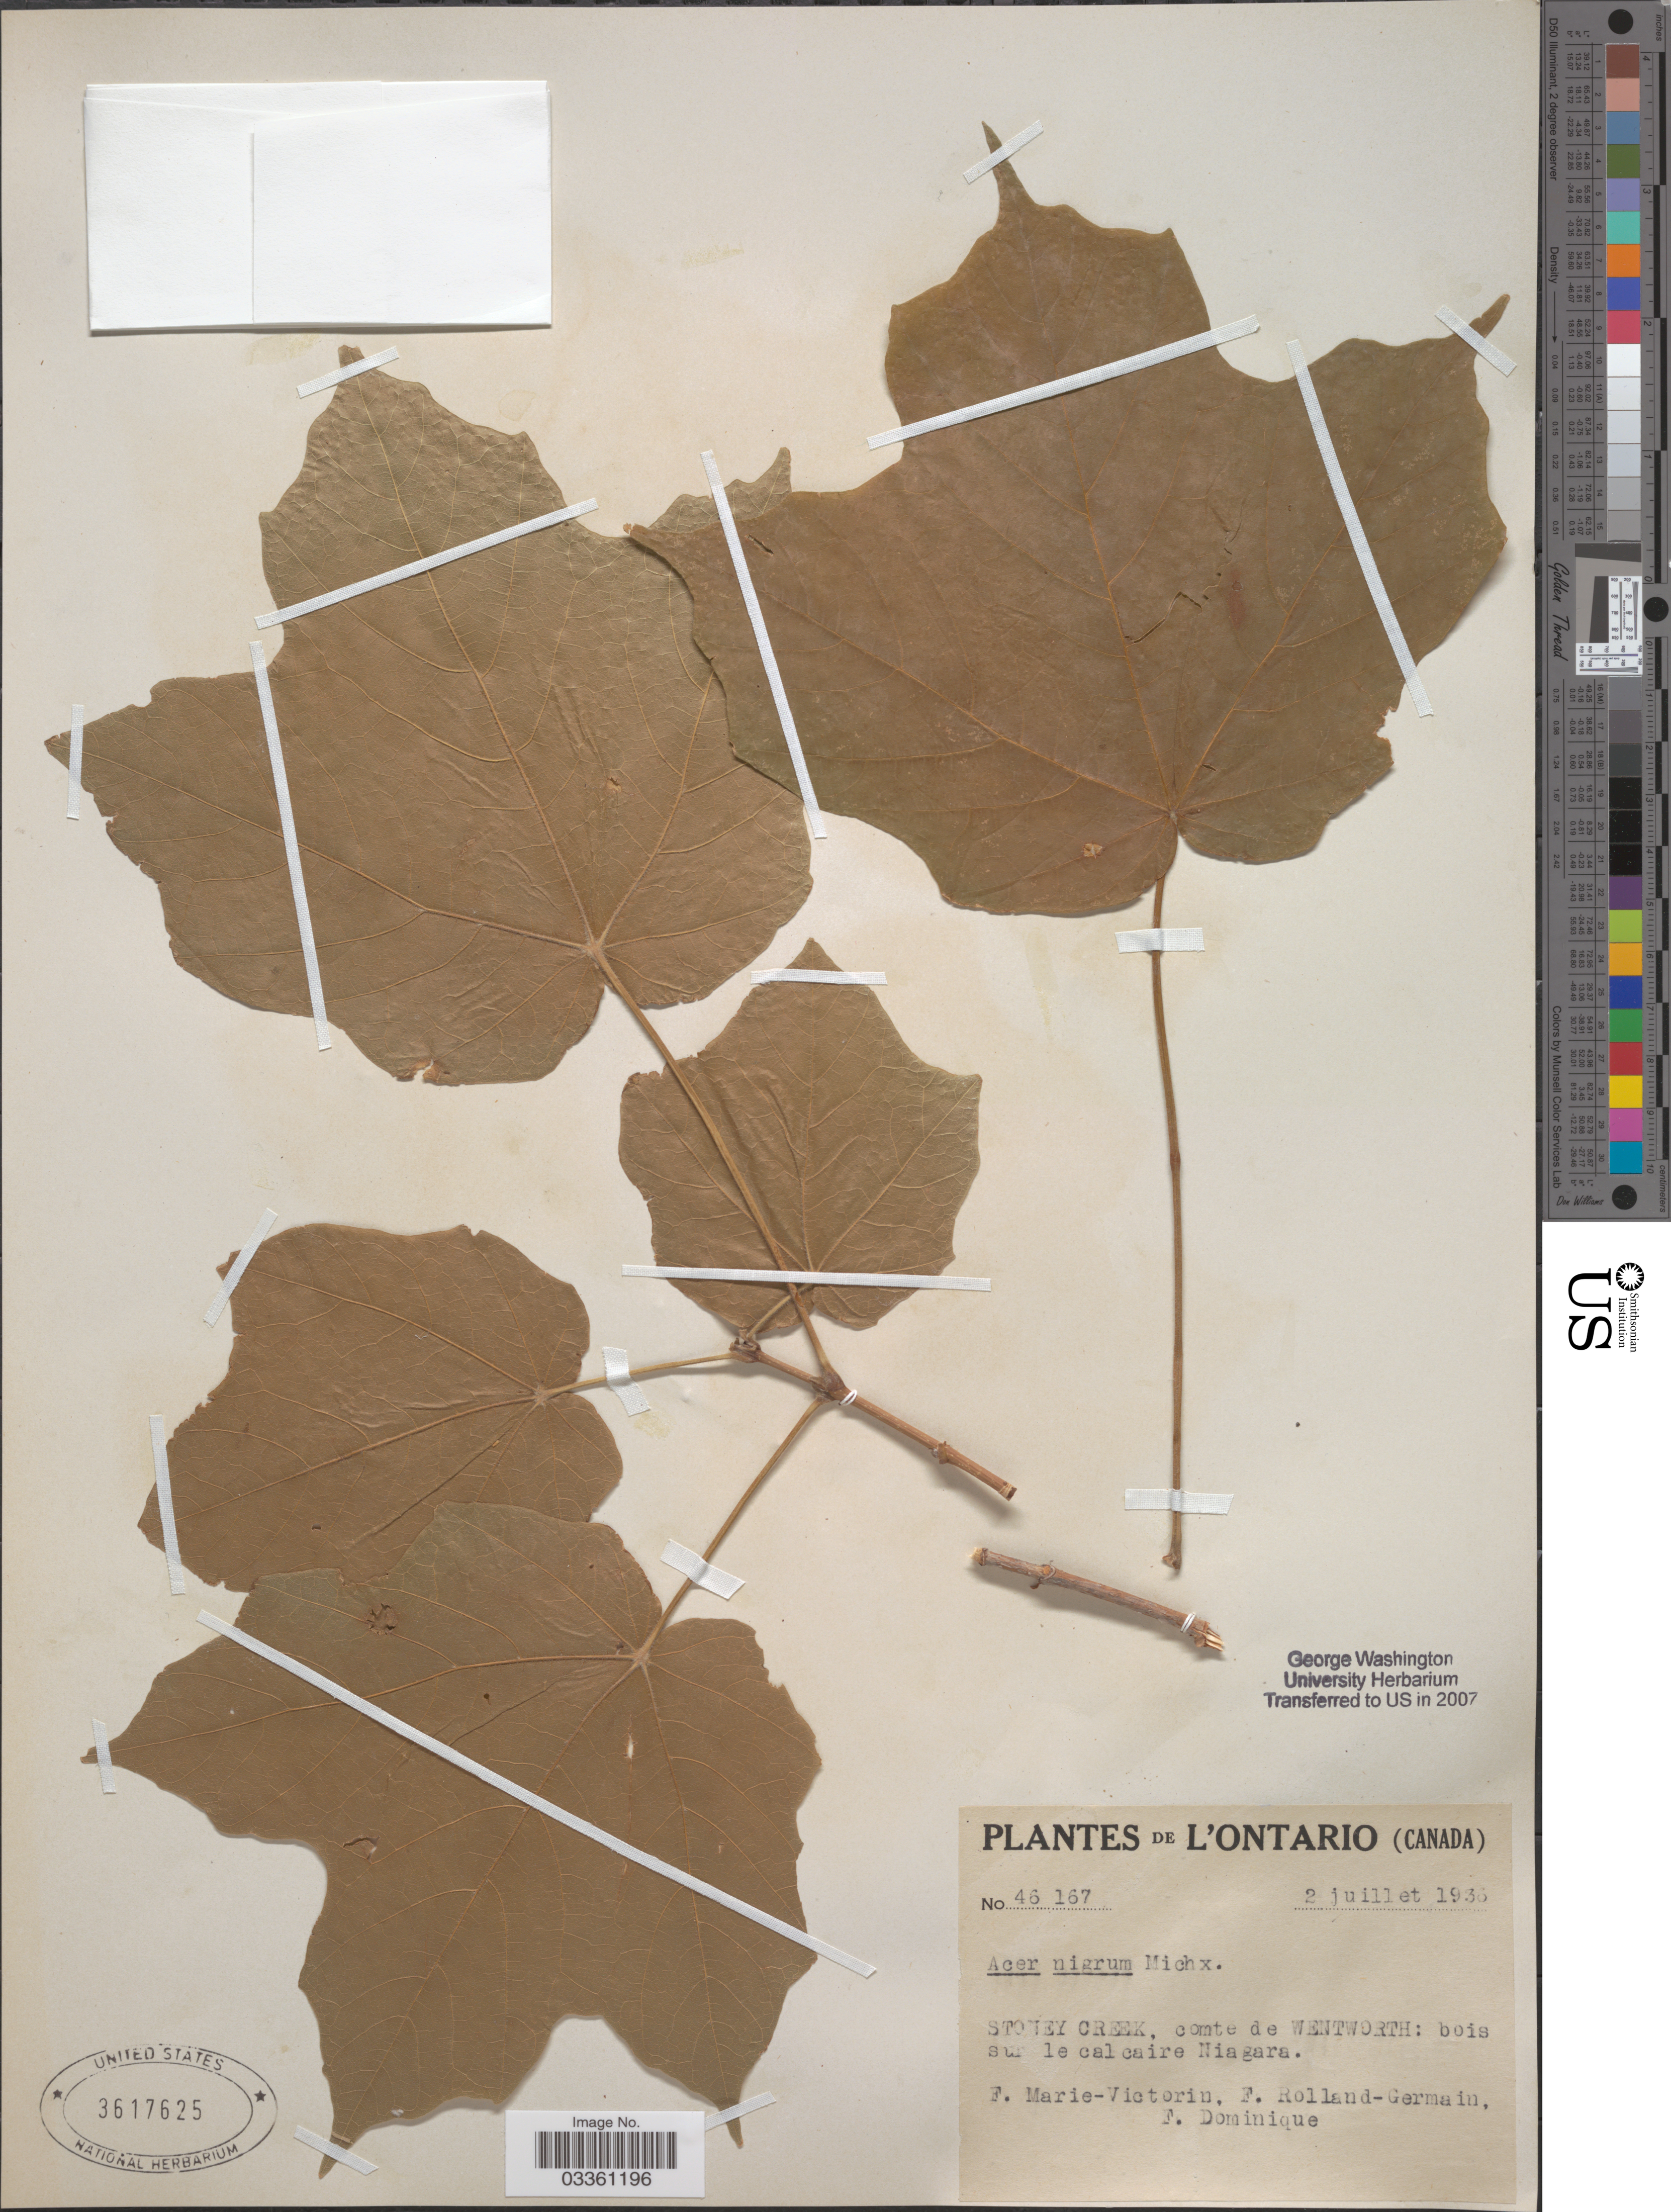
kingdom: Plantae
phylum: Tracheophyta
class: Magnoliopsida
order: Sapindales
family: Sapindaceae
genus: Acer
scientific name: Acer saccharum subsp. nigrum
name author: (F. Michx.) Desmarais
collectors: F. Marie-Victorin, Rolland-Germain & F. Dominique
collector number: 46167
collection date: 1930-07-02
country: Canada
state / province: Ontario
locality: Stoney Creek, comte de Wentworth: bois sur le calcaire Niagara.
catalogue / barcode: US 3617625